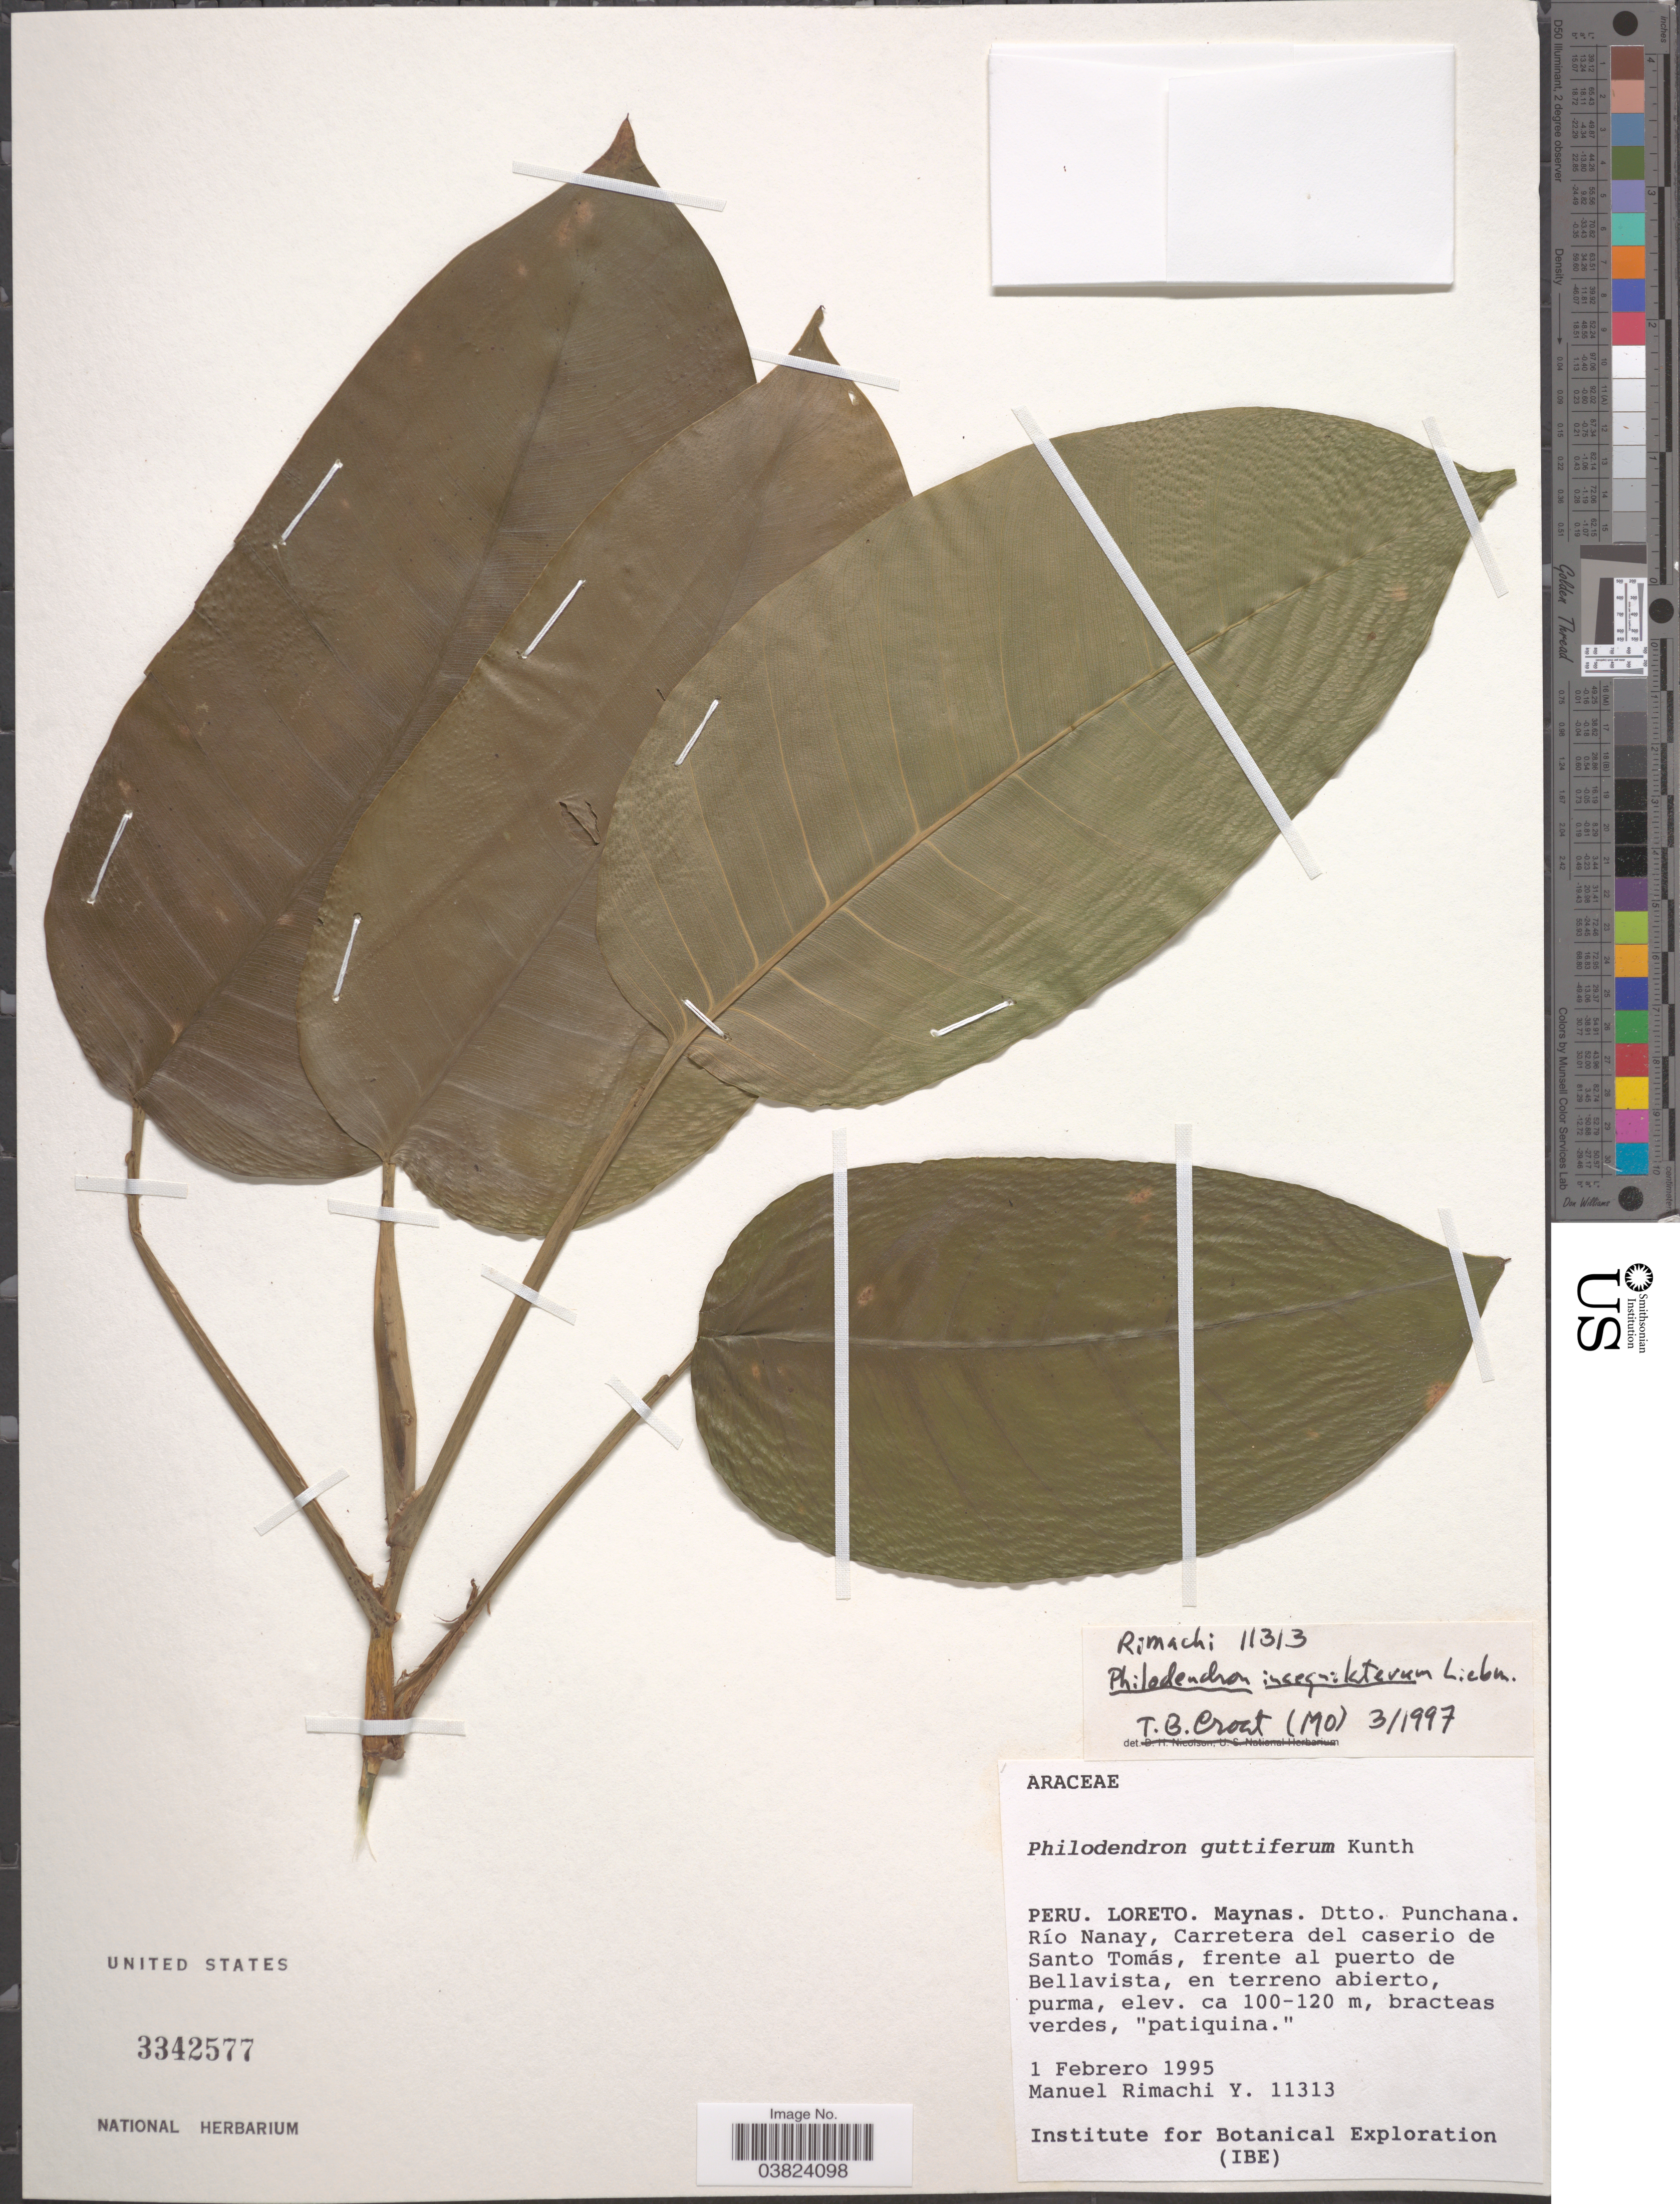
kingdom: Plantae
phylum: Tracheophyta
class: Liliopsida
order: Alismatales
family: Araceae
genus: Philodendron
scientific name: Philodendron inaequilaterum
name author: Liebm.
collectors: M. Rimachi Y.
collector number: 11313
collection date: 1995-02-01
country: Peru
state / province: Loreto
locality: Maynas. Dtto. Punchana. Río Nanay, Carretera del caserio de Santo Tomás, frente al puerto de Bellavista, en terreno abierto.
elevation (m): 100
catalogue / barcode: US 3342577